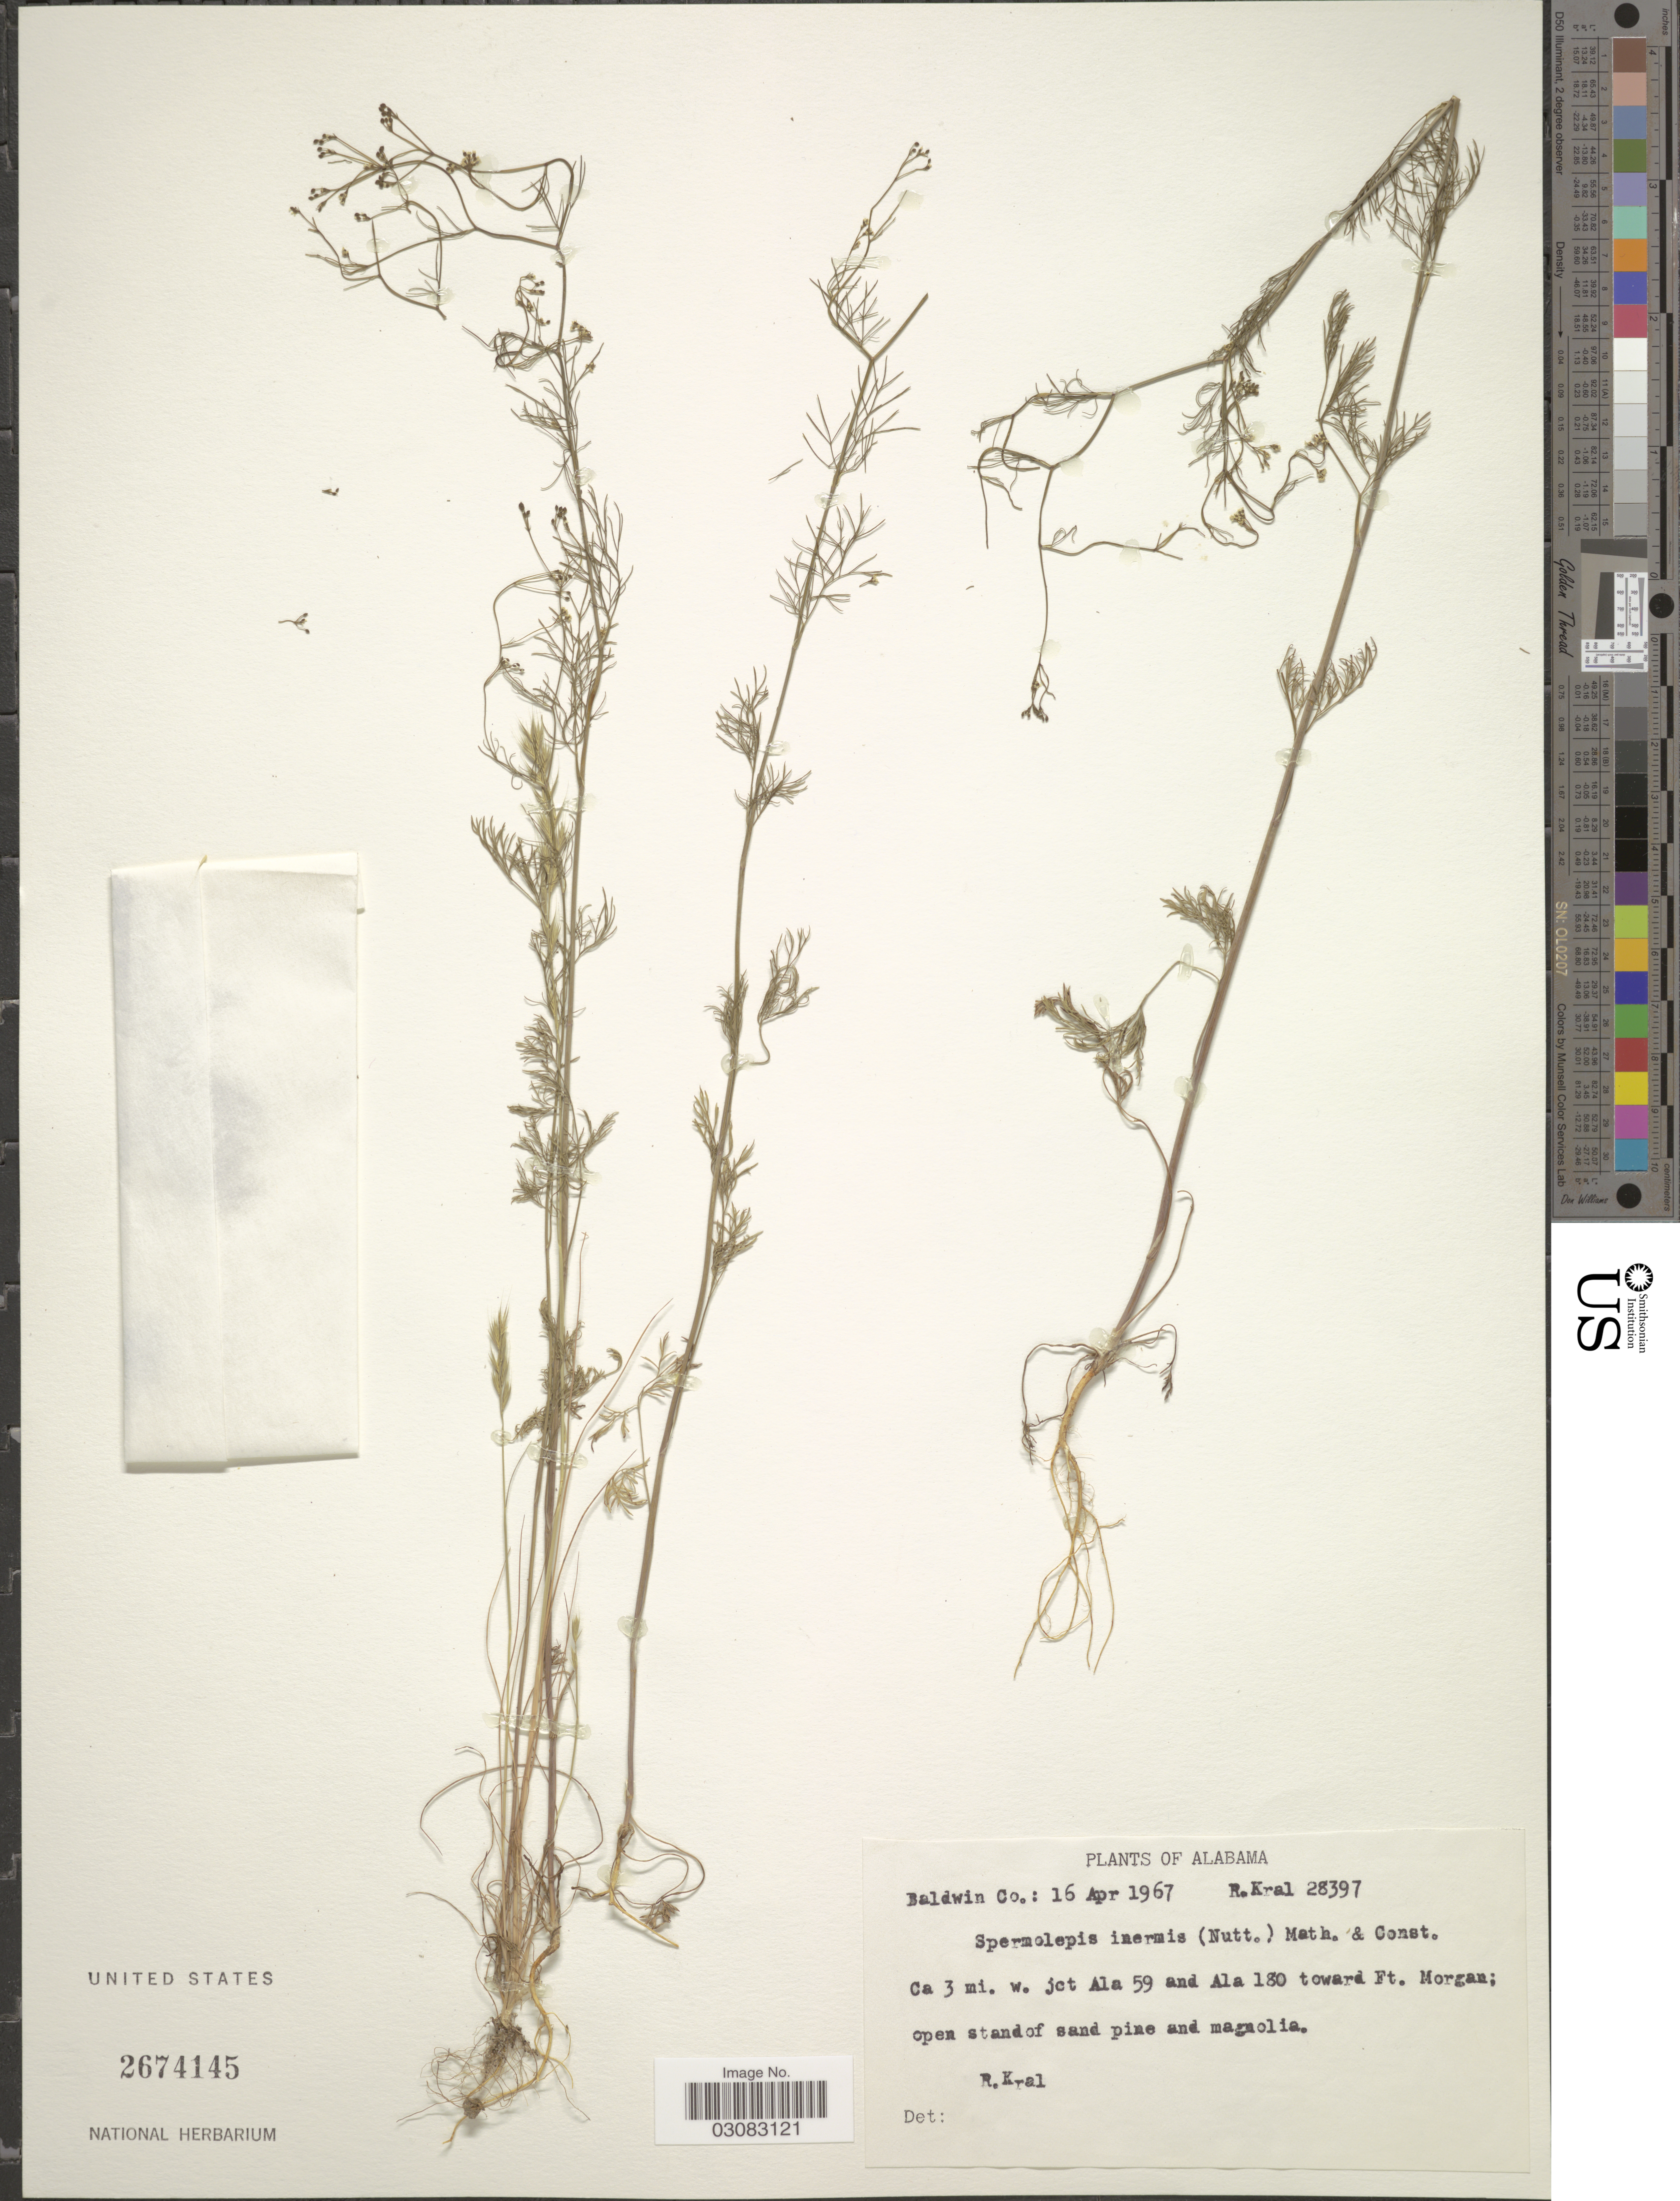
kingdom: Plantae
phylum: Tracheophyta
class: Magnoliopsida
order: Apiales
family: Apiaceae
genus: Spermolepis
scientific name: Spermolepis inermis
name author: (Nutt. ex DC.) Mathias & Constance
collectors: R. Kral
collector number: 28397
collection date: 1967-04-16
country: United States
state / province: Alabama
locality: Baldwin Co. Ca. 3 mi. w. jct Ala 59 and Ala 180 toward Ft. Morgan.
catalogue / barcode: US 2674145